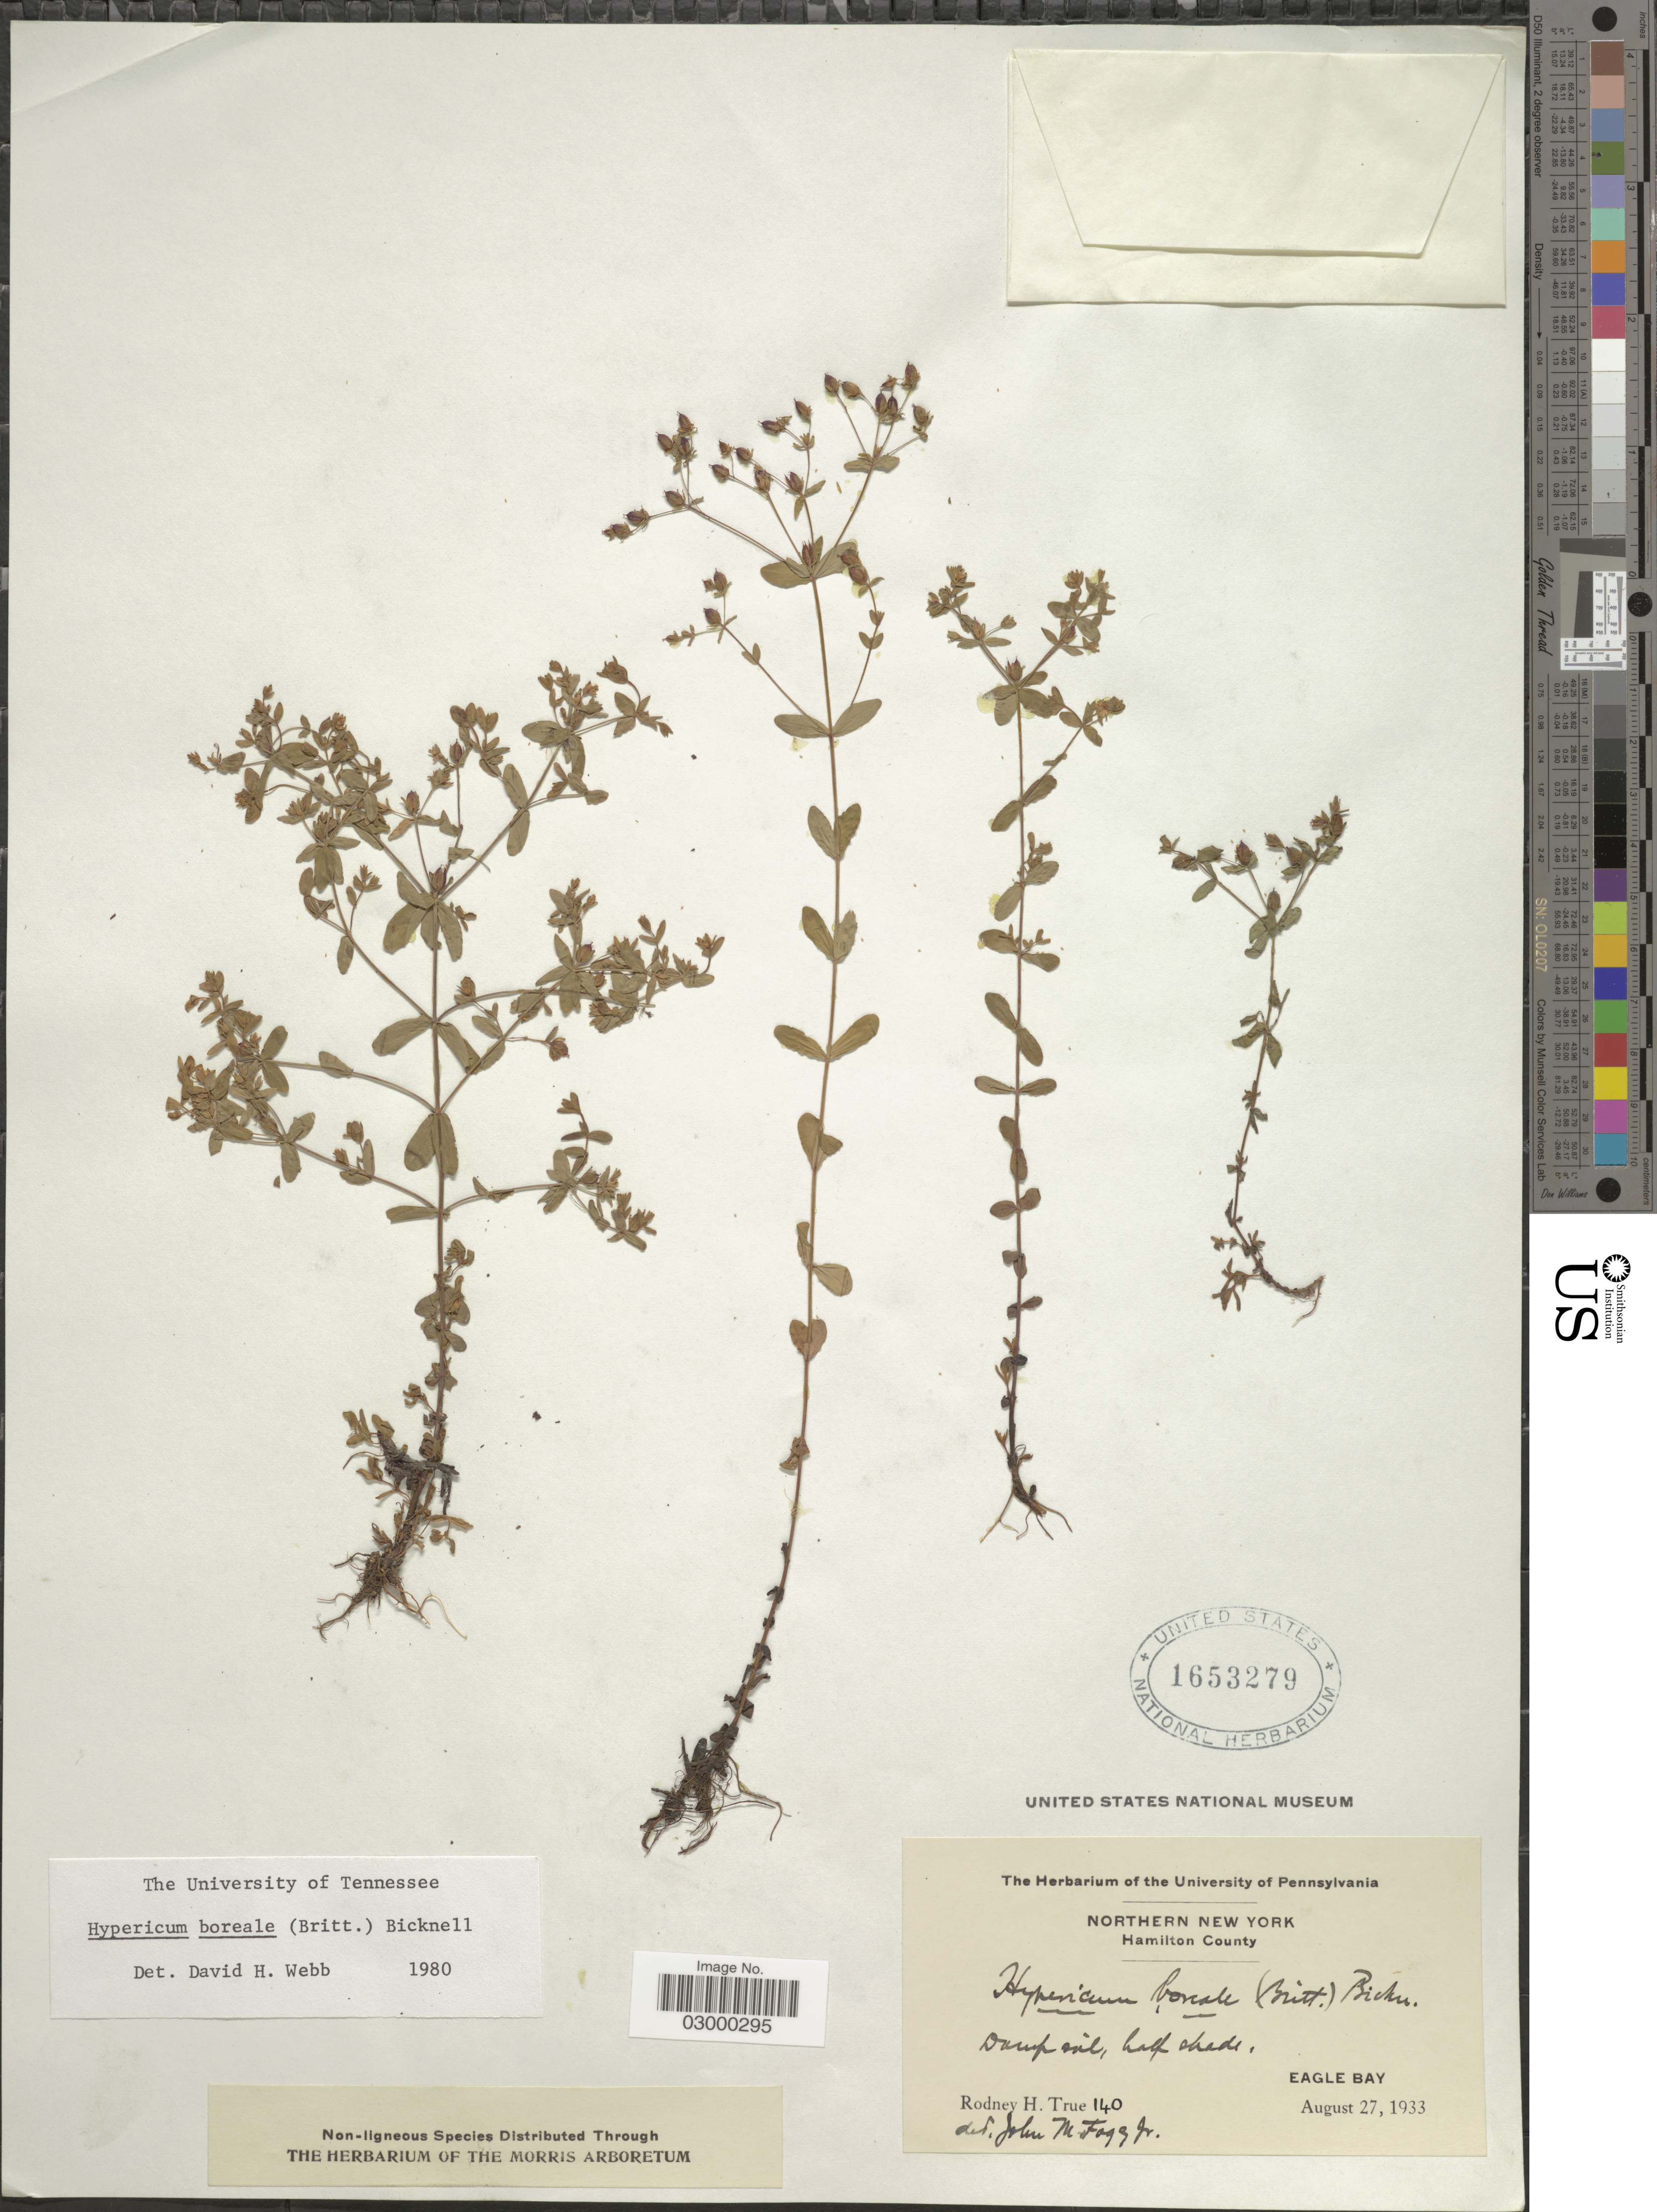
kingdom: Plantae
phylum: Tracheophyta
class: Magnoliopsida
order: Malpighiales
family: Hypericaceae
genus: Hypericum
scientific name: Hypericum boreale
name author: (Britton) E.P. Bicknell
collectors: R. H. True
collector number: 140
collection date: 1933-08-27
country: United States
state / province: New York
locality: Northern New York, Hamilton County, Eagle Bay.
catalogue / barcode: US 1653279